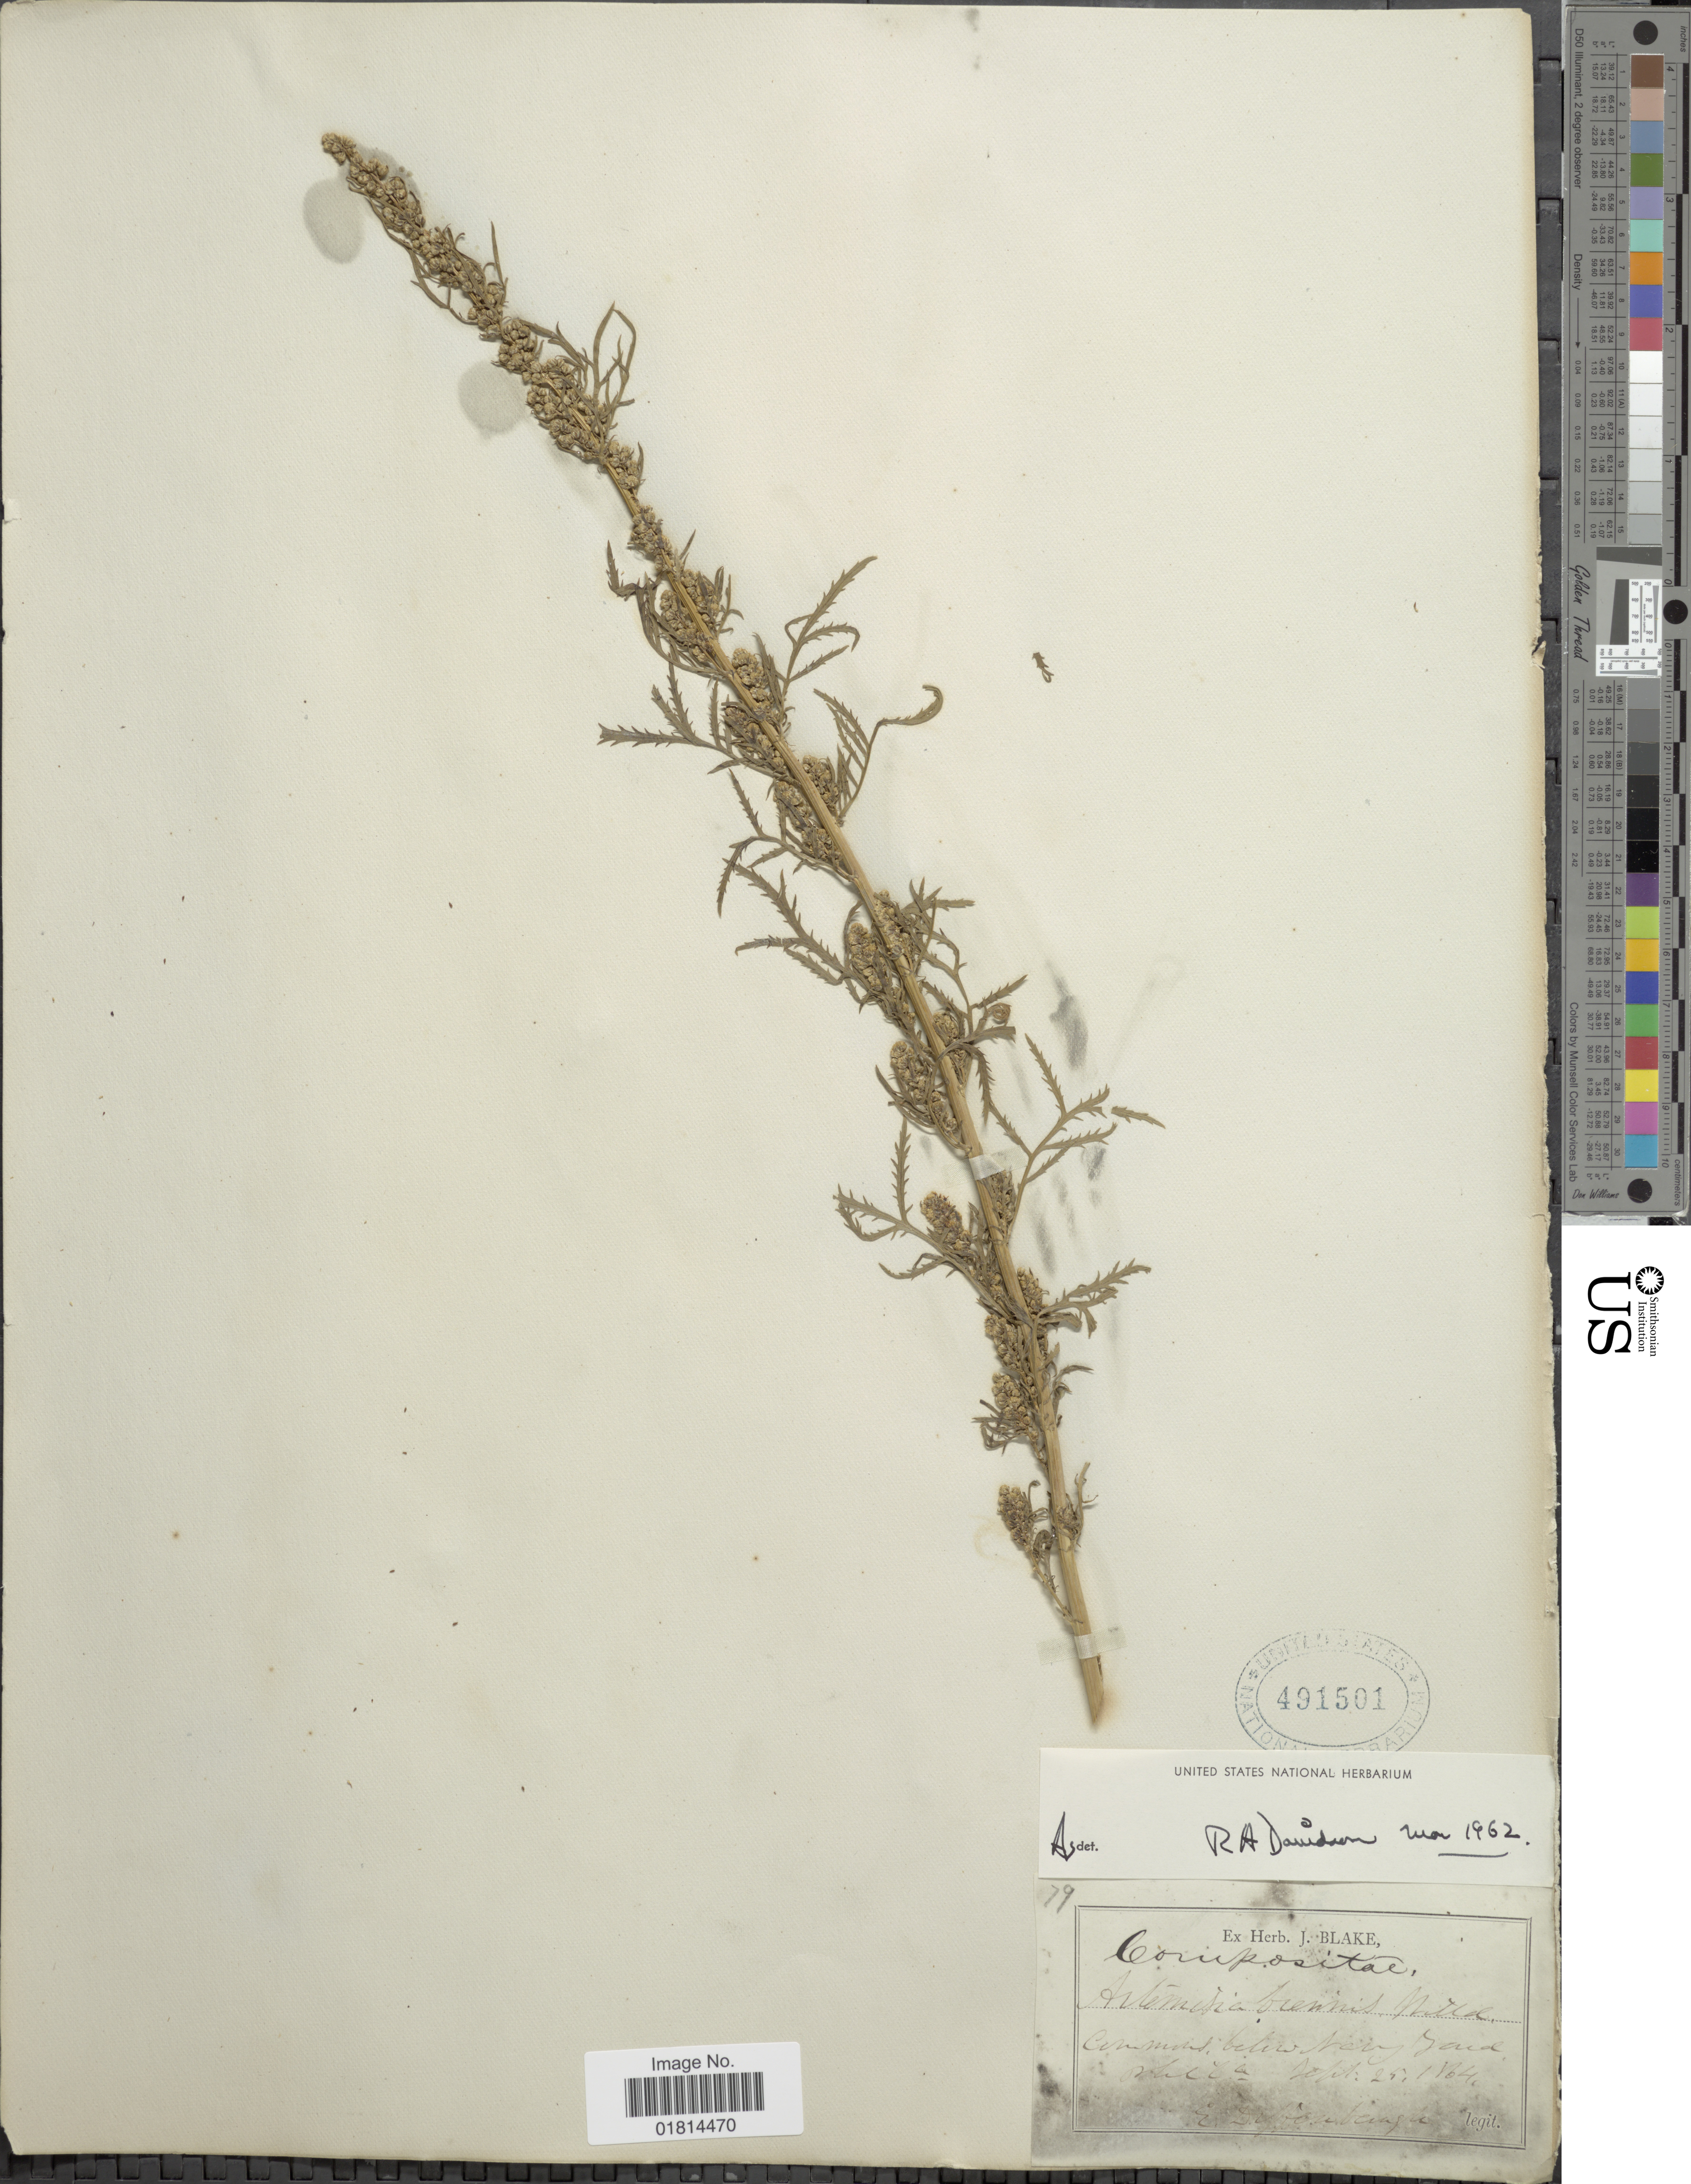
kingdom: Plantae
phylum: Tracheophyta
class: Magnoliopsida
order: Asterales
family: Asteraceae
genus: Artemisia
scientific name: Artemisia biennis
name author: Willd.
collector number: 79*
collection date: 1864-09-25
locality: Command, below Navy Yard Phill-a.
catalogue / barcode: US 491501